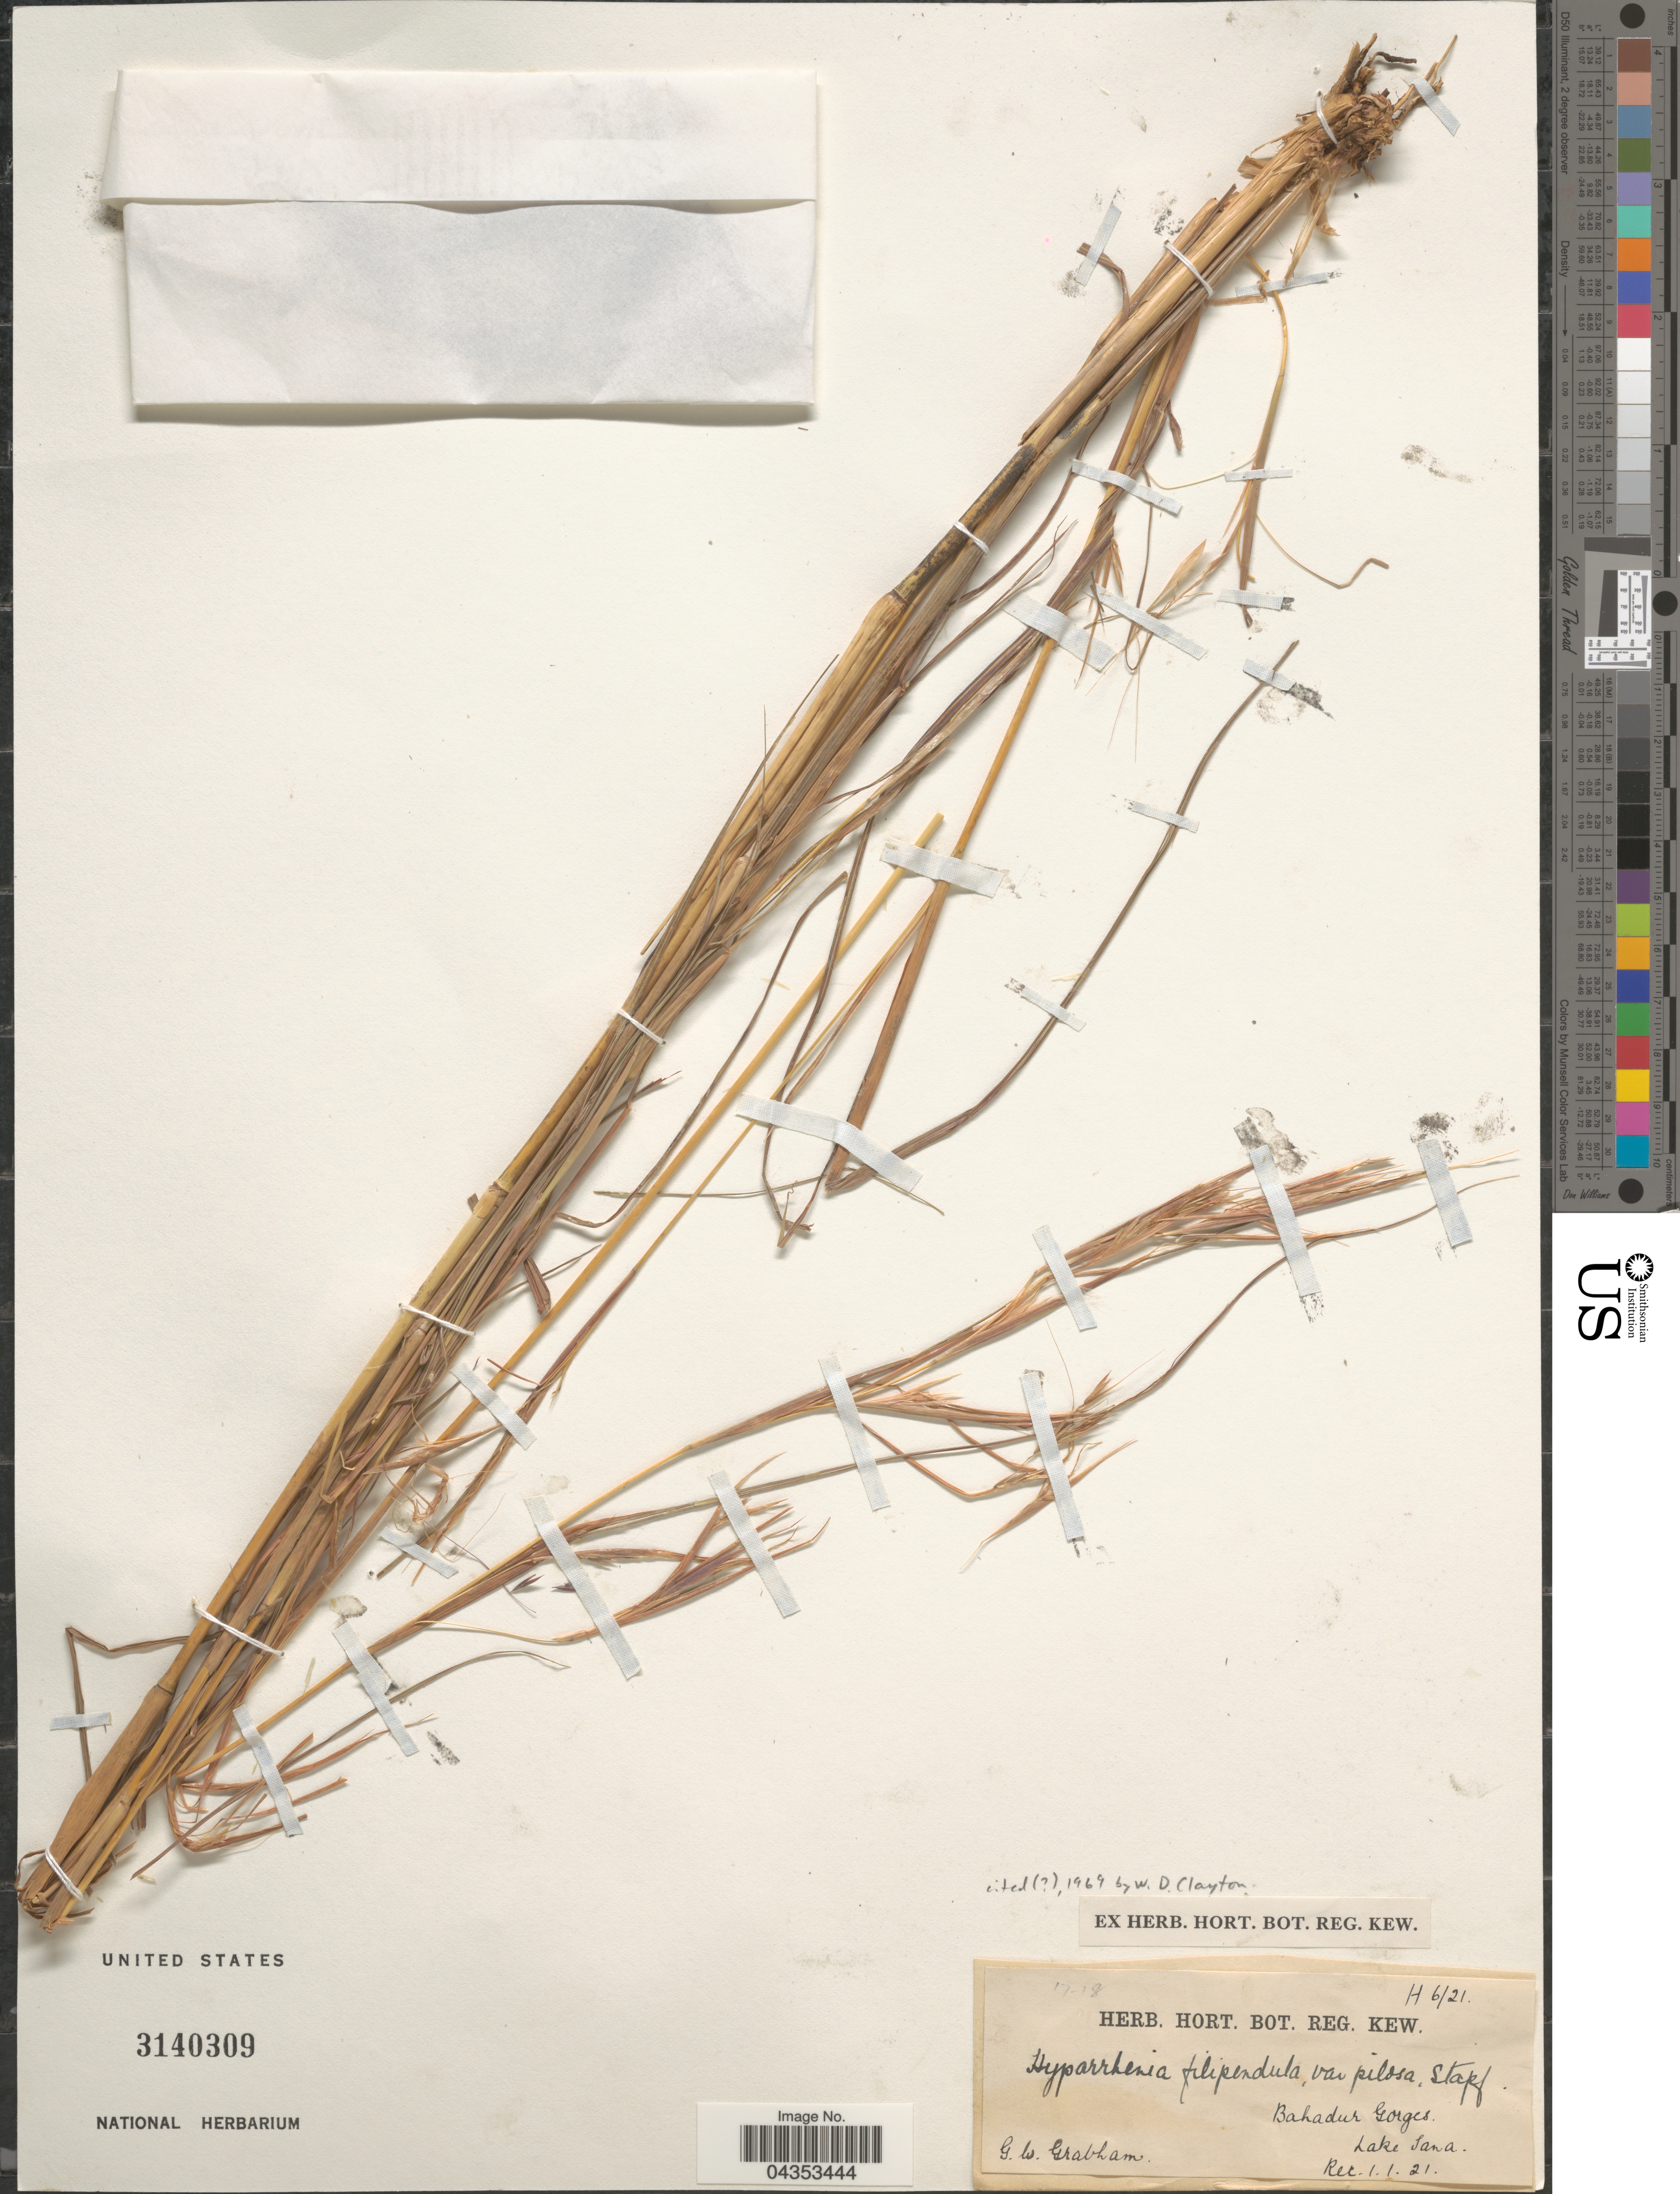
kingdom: Plantae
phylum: Tracheophyta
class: Liliopsida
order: Poales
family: Poaceae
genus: Hyparrhenia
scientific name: Hyparrhenia filipendula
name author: (Hochr.) Stapf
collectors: G. Grabham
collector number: H6/21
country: Ethiopia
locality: Bahadur Gorges. Lake Tana.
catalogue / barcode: US 3140309